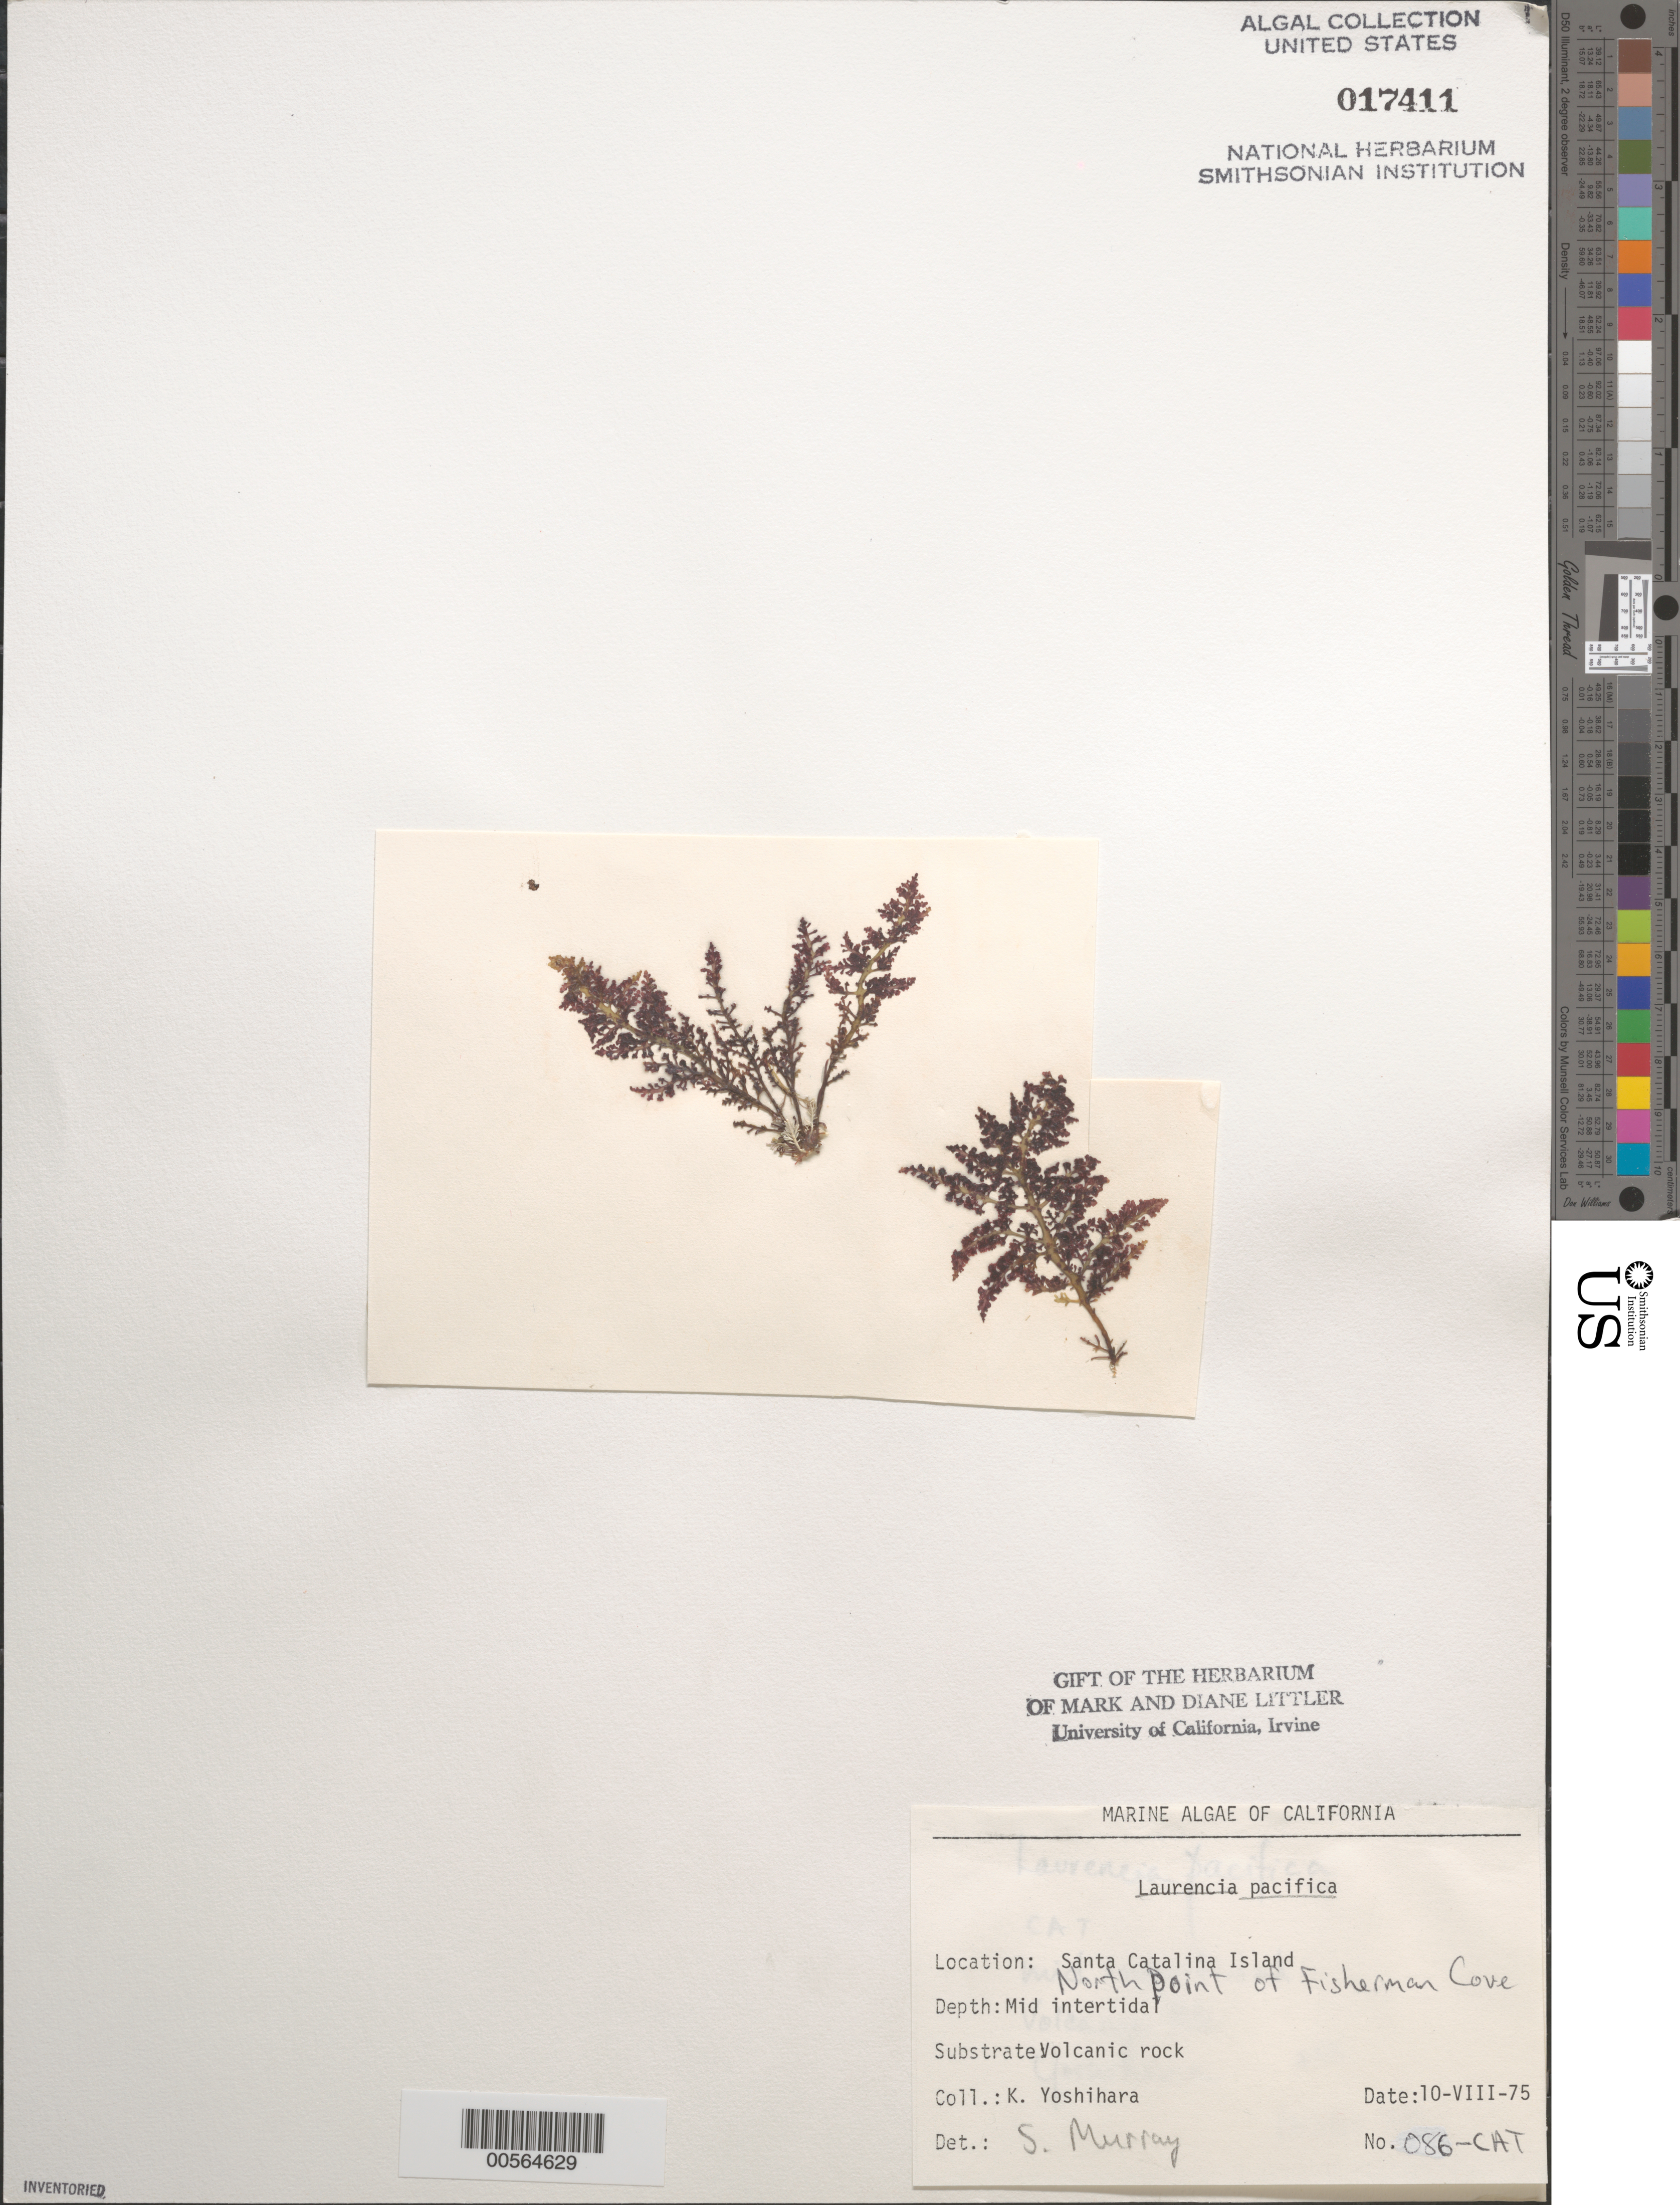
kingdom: Plantae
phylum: Rhodophyta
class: Florideophyceae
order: Ceramiales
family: Rhodomelaceae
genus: Laurencia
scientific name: Laurencia pacifica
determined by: Murray, S. N.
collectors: K. Yoshihara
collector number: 086-cat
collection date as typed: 10 Aug 1975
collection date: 1975-08-10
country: United States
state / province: California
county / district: Los Angeles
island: Santa Catalina Island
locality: Fishermen Cove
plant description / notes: BLM-SOCALBIGHT Rocky Intertidal Survey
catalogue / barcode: US 17411